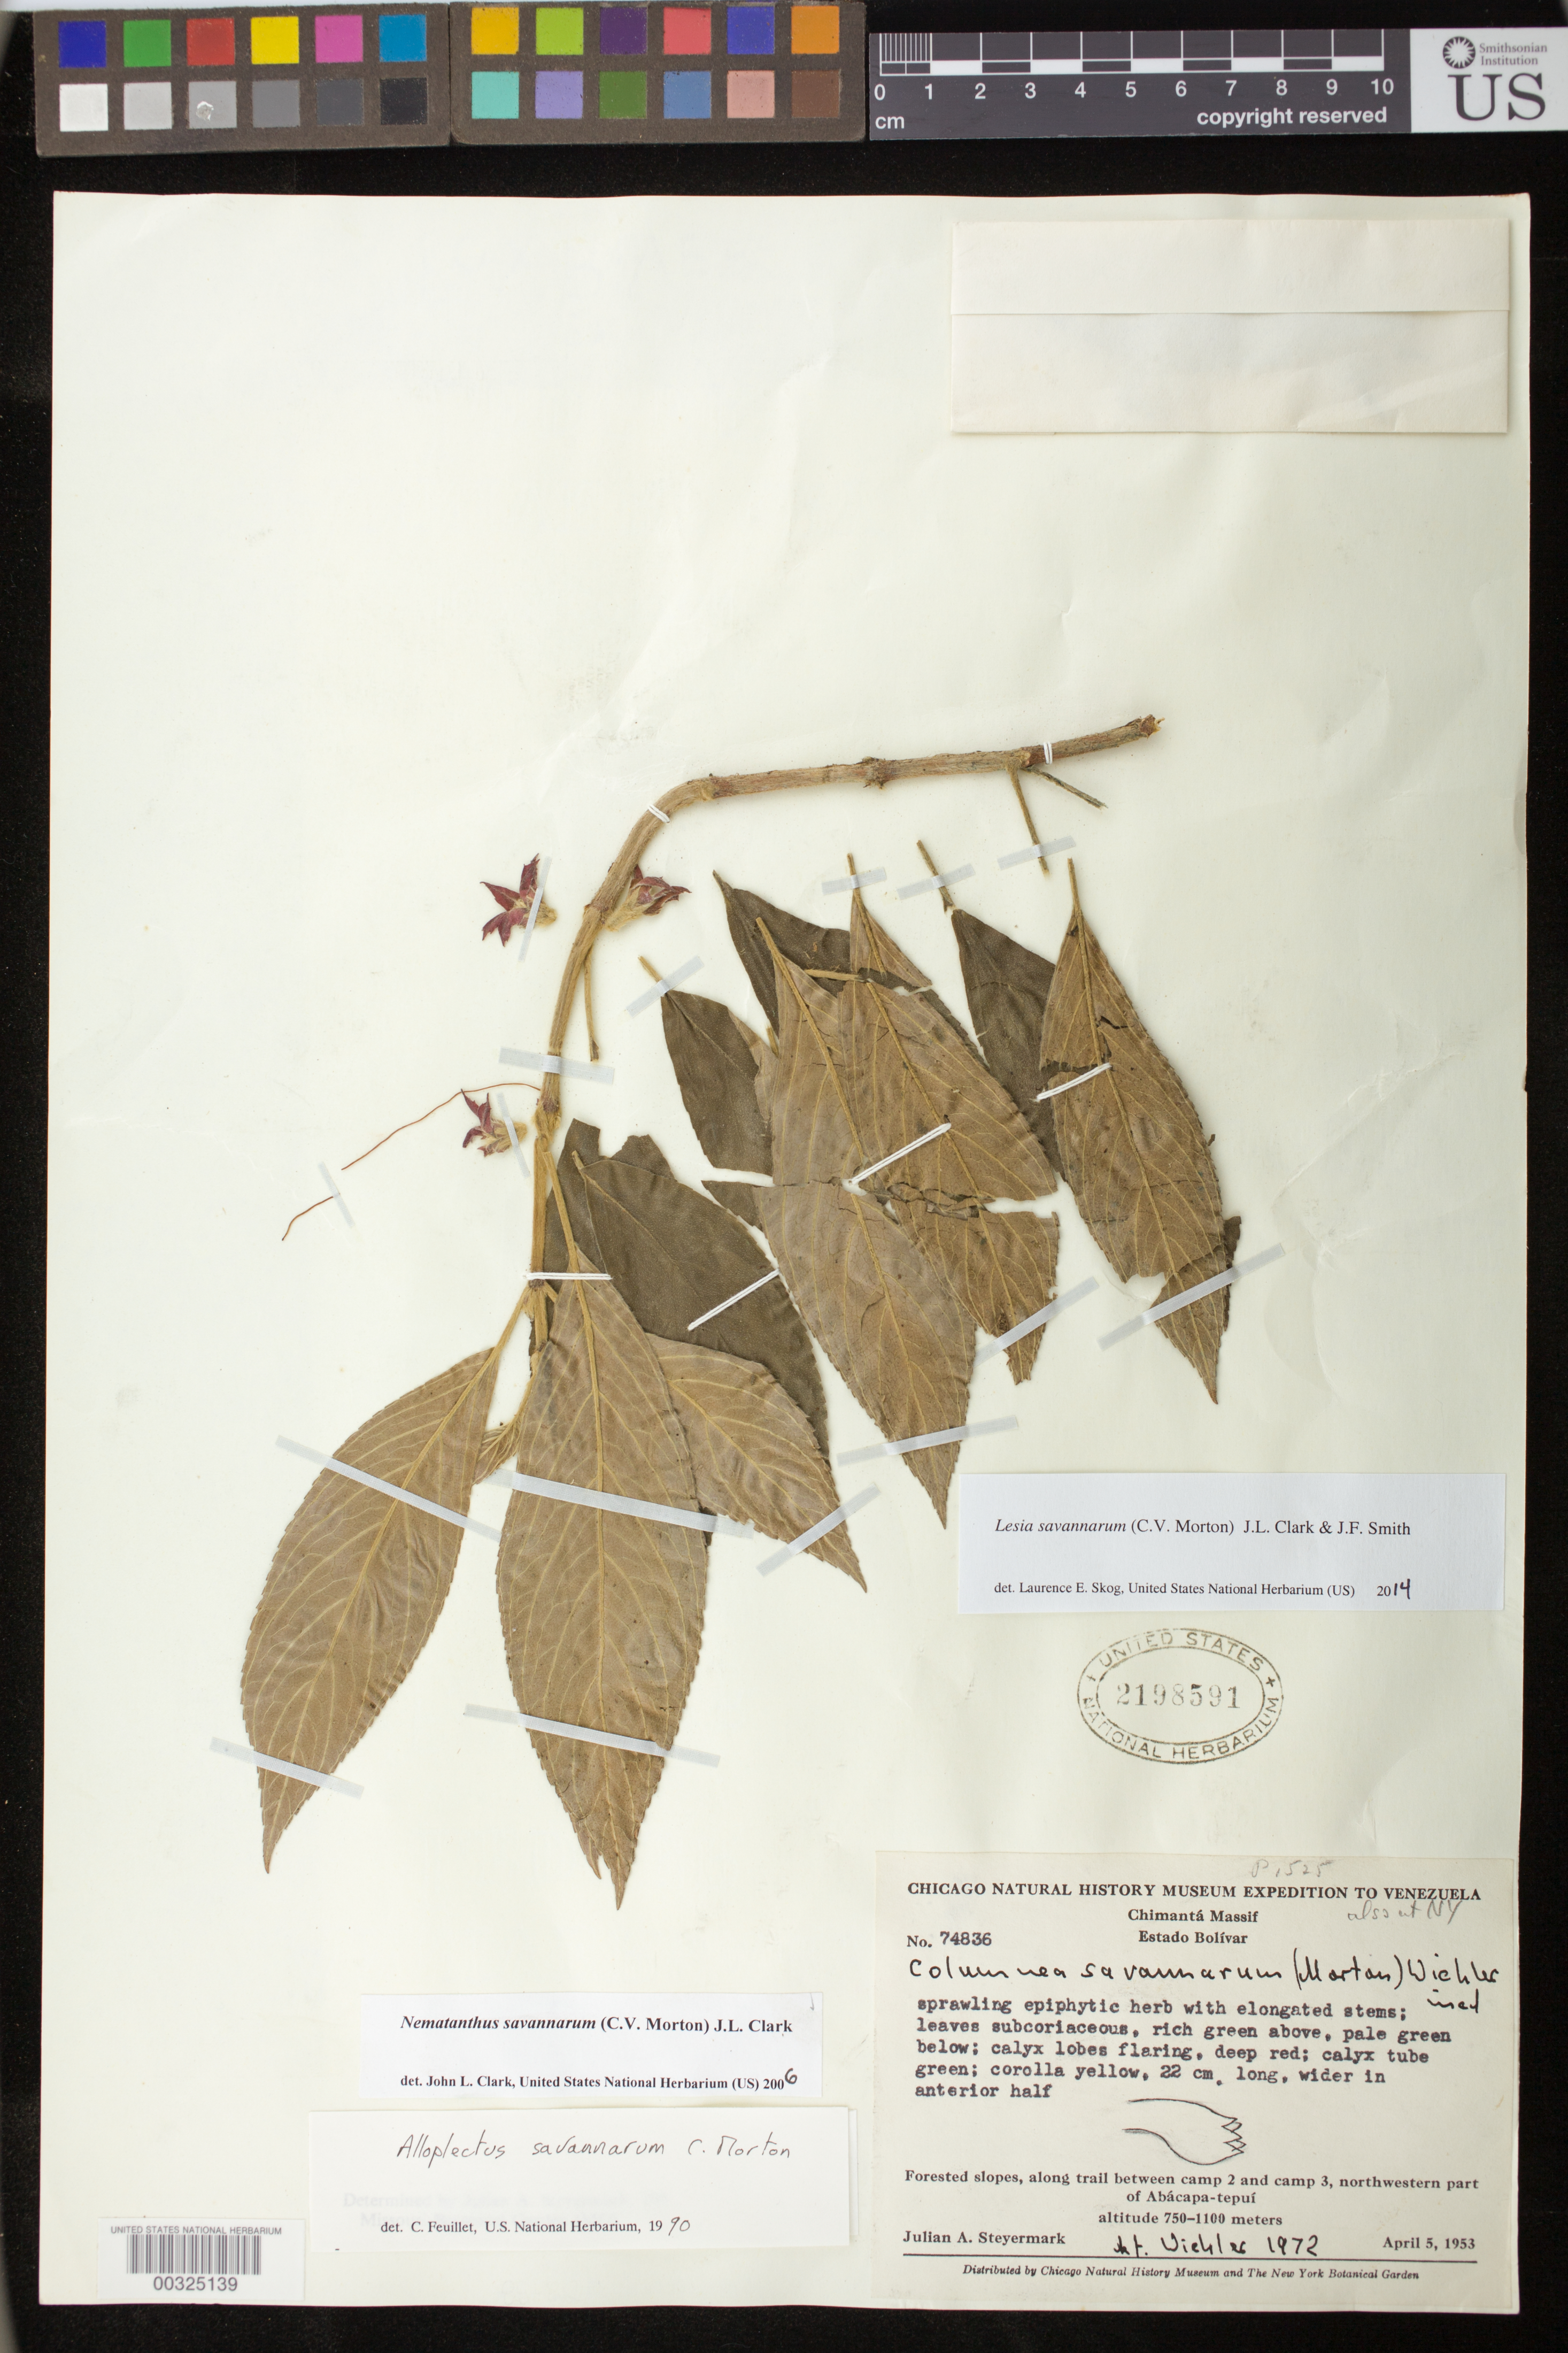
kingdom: Plantae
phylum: Tracheophyta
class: Magnoliopsida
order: Lamiales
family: Gesneriaceae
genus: Lesia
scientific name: Lesia savannarum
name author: (C.V. Morton) J.L. Clark & J.F. Sm.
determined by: Skog, Laurence E.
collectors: J. Steyermark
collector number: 74836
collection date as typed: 05 Apr 1953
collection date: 1953-04-05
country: Venezuela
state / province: Bolívar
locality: Chimanta Massif, along trail between camp 2 and camp 3, northwestern part of Abacapa-tepui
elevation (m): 750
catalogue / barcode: US 2198591